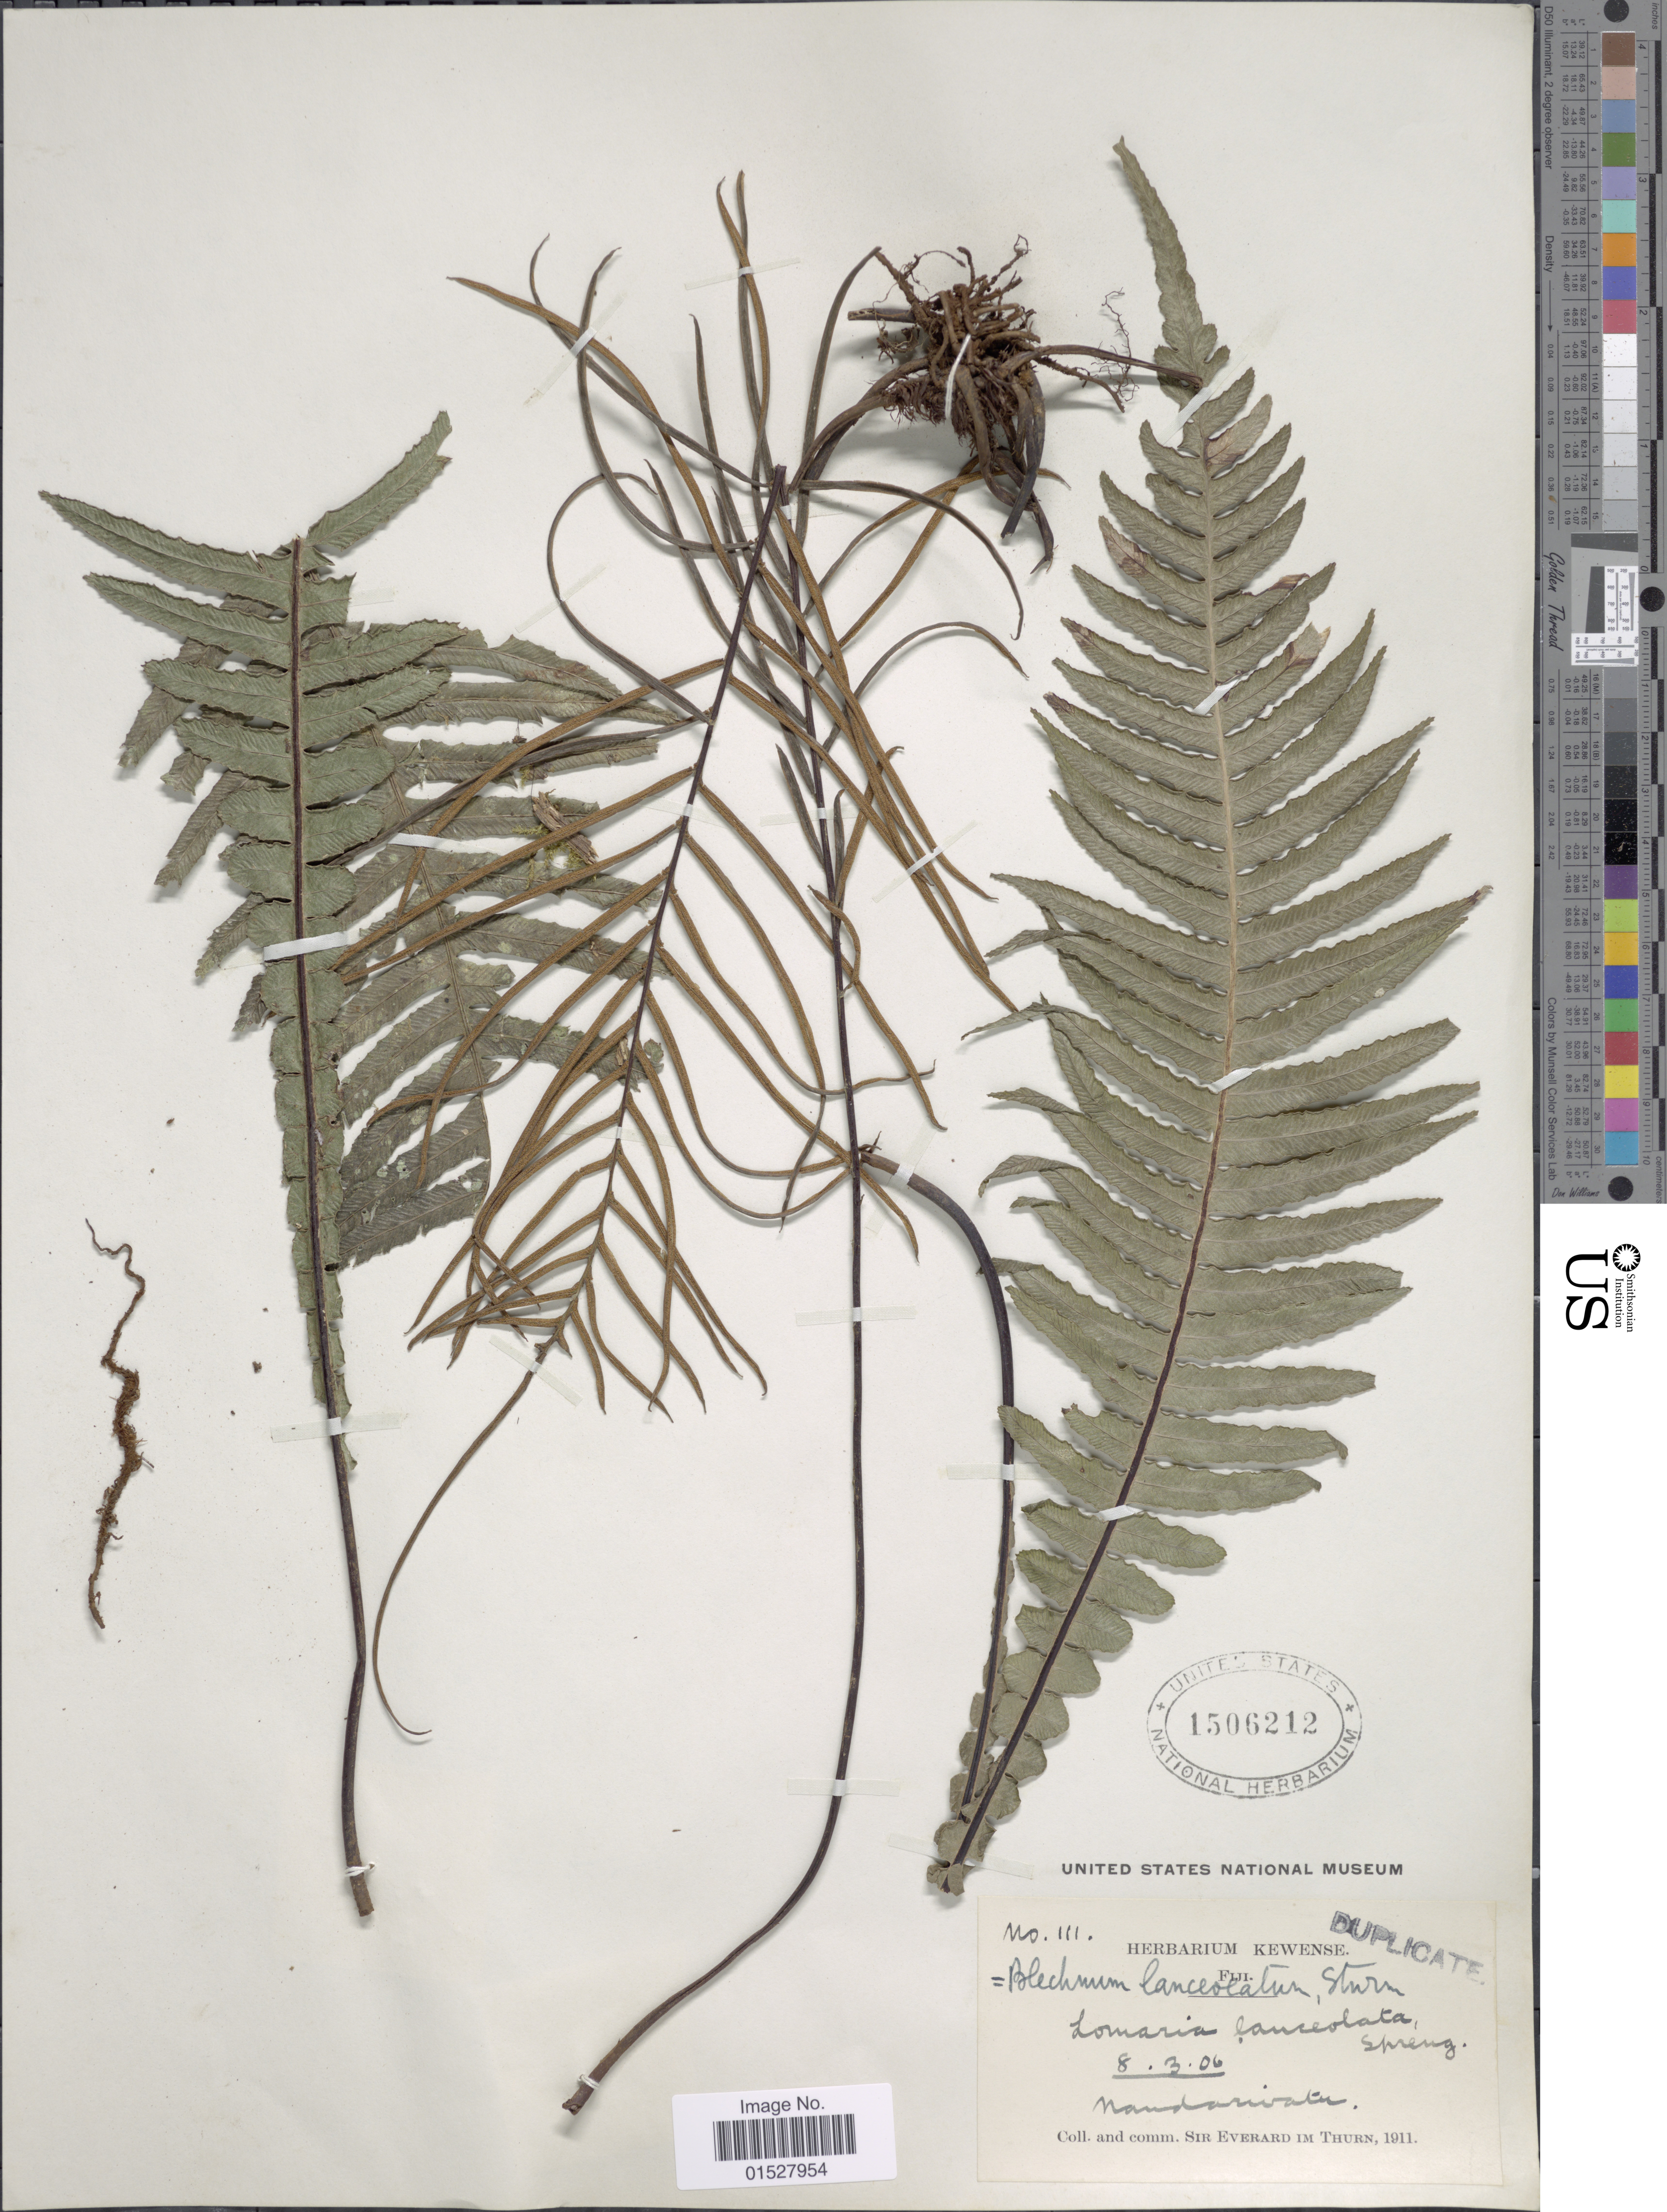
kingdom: Plantae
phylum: Tracheophyta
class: Polypodiopsida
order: Polypodiales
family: Blechnaceae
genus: Blechnum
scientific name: Blechnum lanceolatum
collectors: Evereard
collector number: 111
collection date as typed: Transcribed d/m/y: 8/3/6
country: Fiji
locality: Nandarivatu.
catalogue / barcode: US 1506212